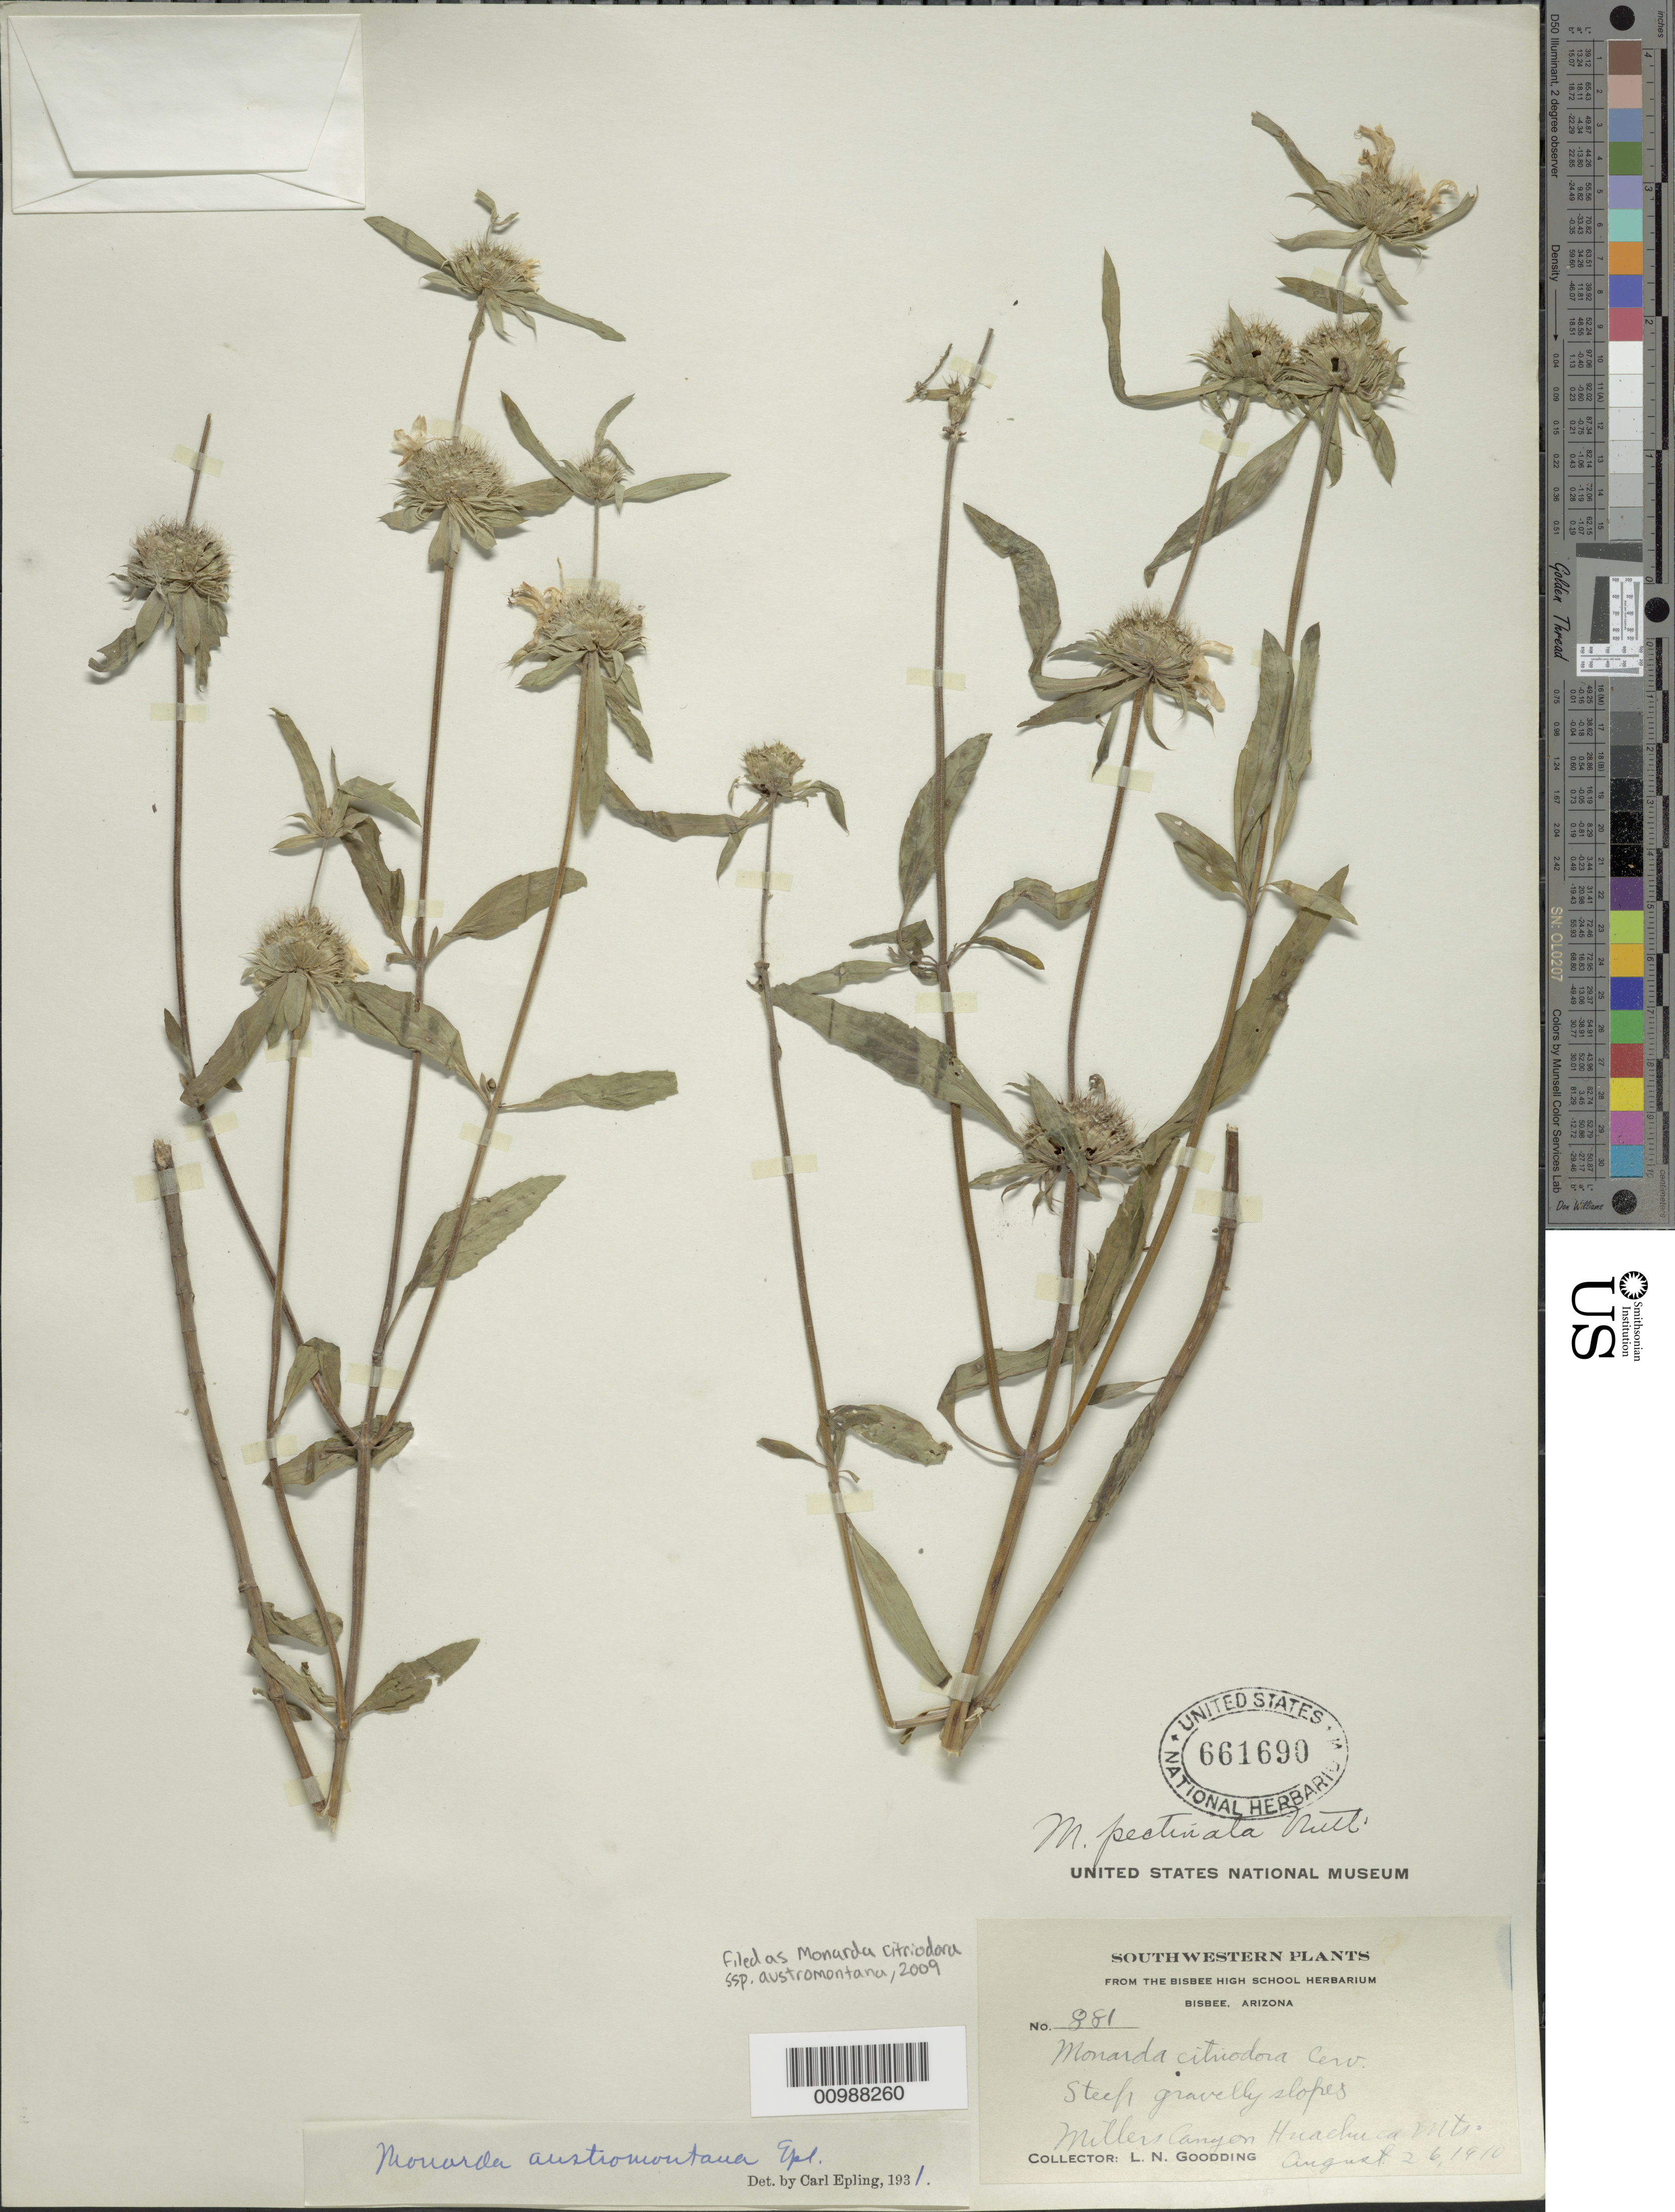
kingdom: Plantae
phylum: Tracheophyta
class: Magnoliopsida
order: Lamiales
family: Lamiaceae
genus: Monarda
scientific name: Monarda citriodora subsp. austromontana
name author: (Epling) Scora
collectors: L. N. Goodding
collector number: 881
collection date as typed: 26 Aug 1910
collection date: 1910-08-26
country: United States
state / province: Arizona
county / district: Cochise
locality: Miller Canyon, Huachuca Mountains. Steep, gravelly slopes.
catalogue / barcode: US 661690